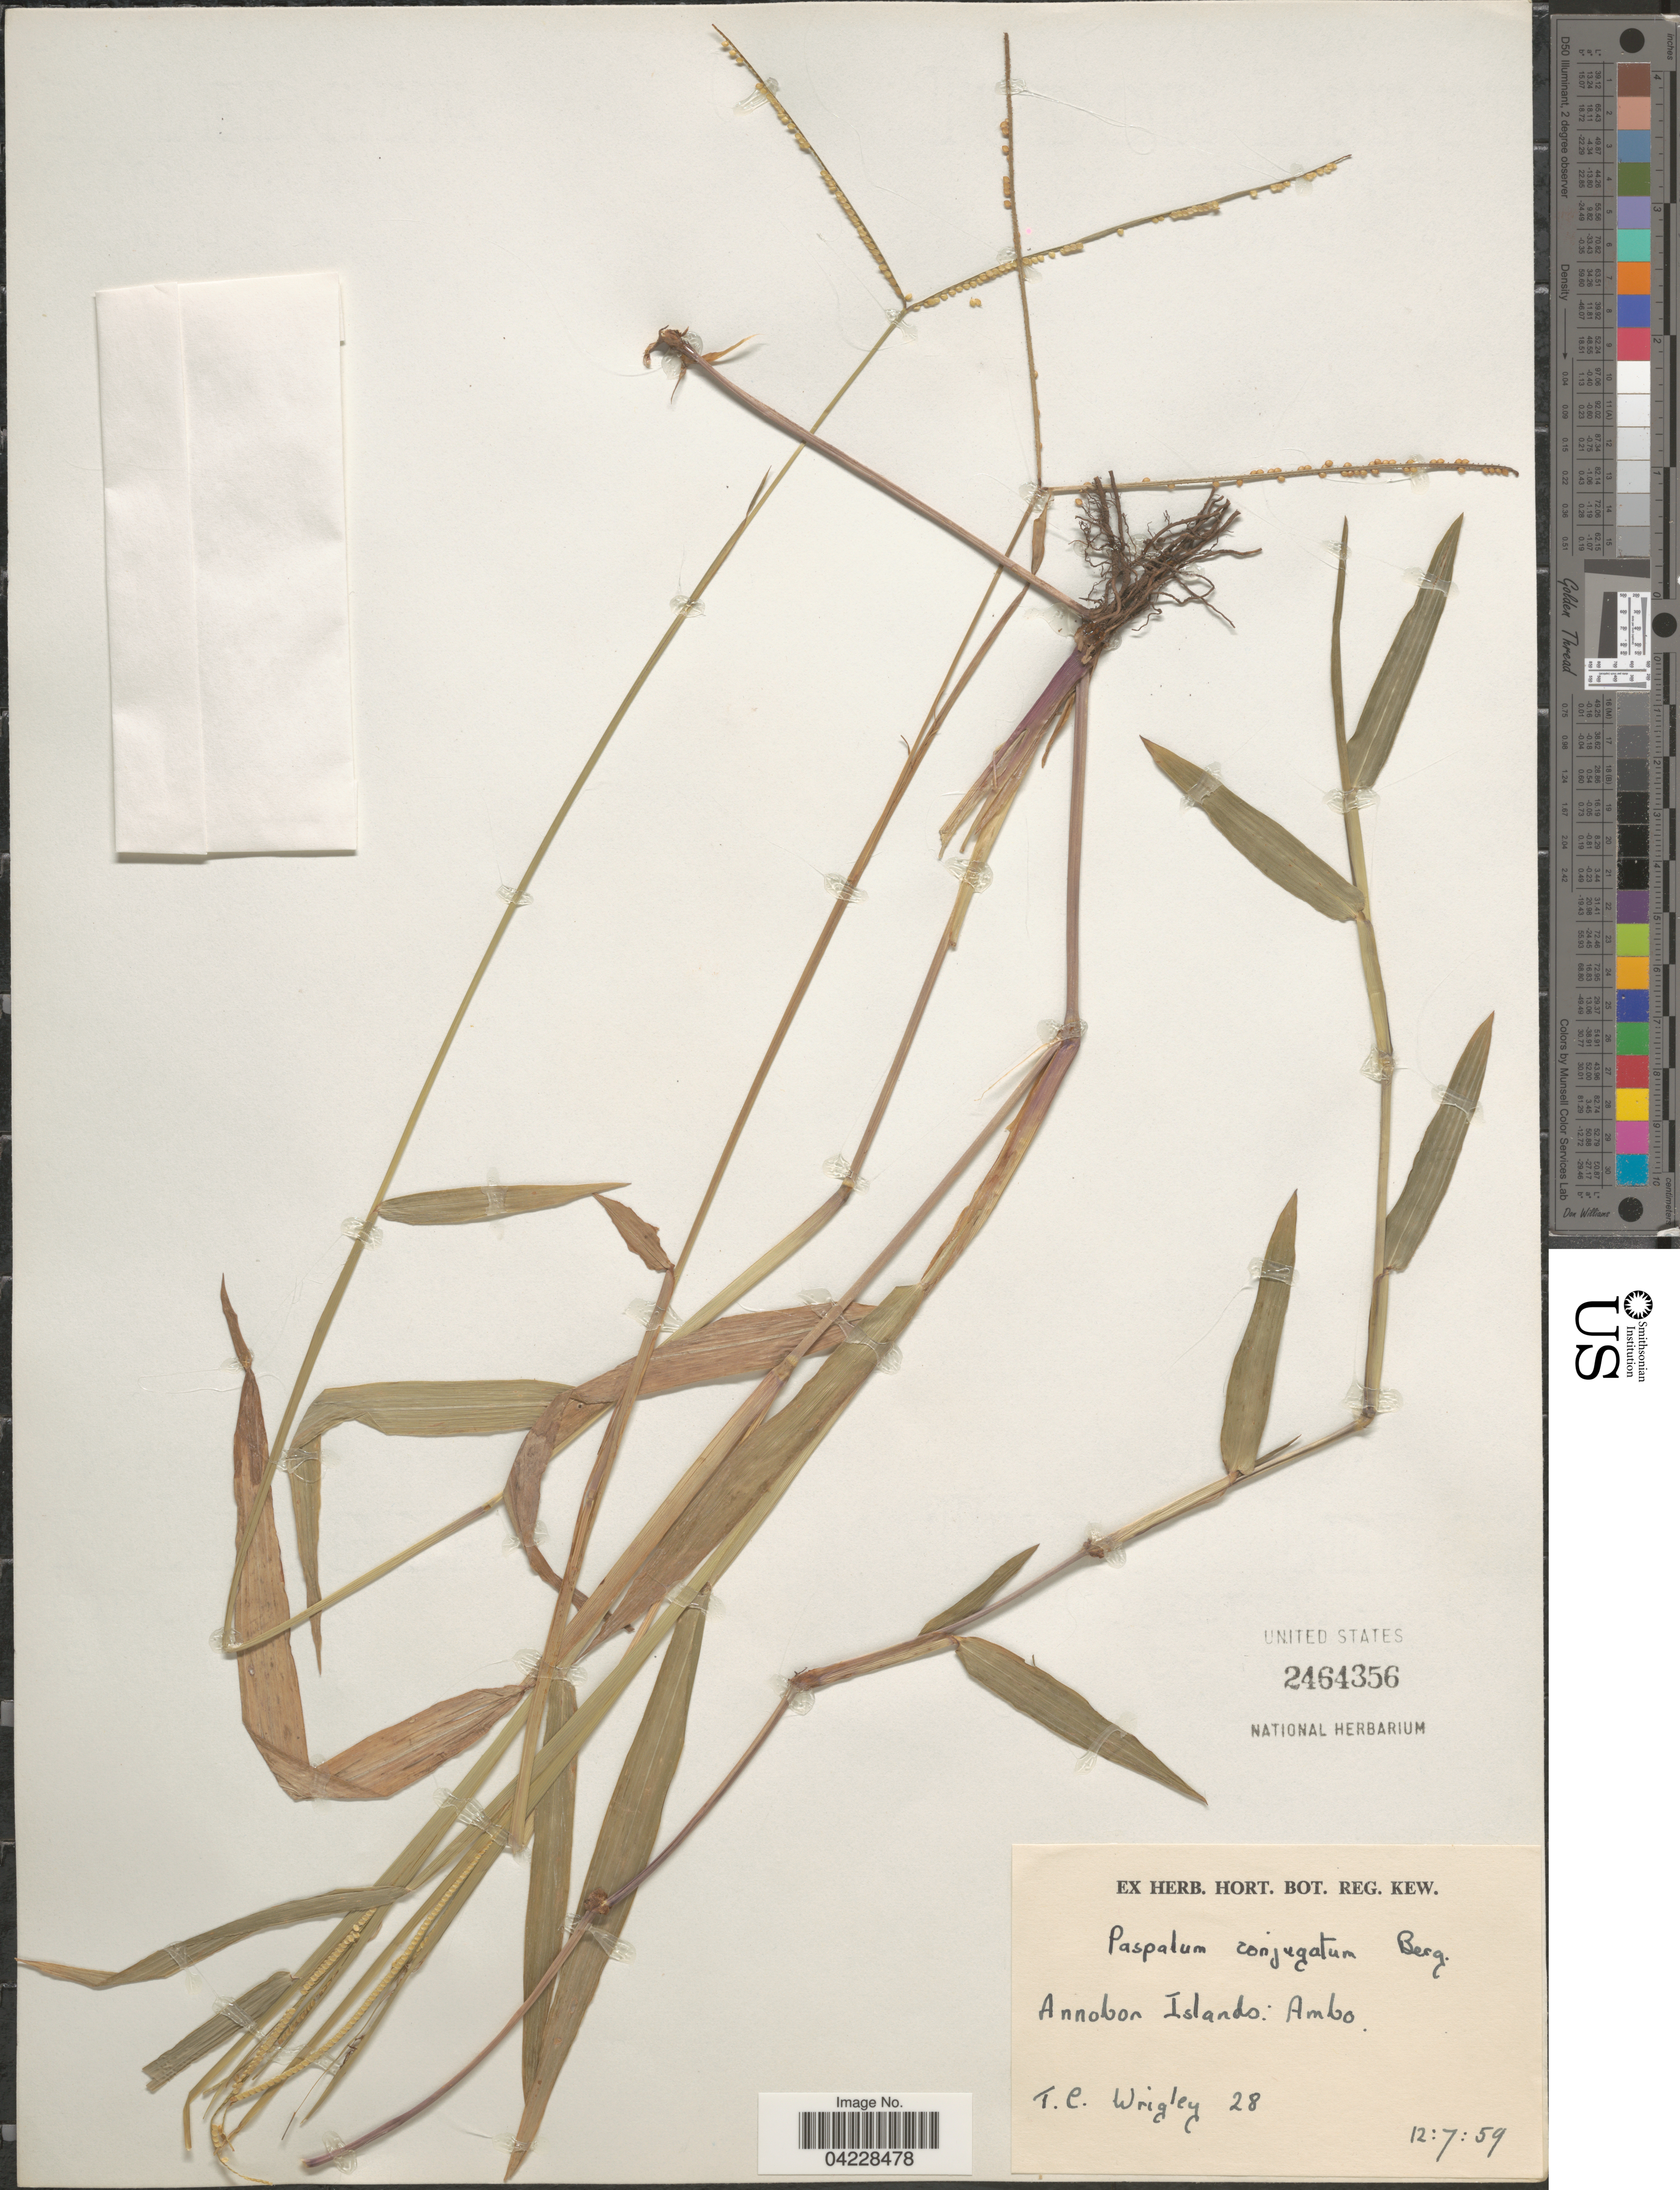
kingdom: Plantae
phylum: Tracheophyta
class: Liliopsida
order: Poales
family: Poaceae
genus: Paspalum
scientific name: Paspalum conjugatum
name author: P.J. Bergius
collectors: T. Wrigley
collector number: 28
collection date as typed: Transcribed d/m/y: 12/7/59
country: Equatorial Guinea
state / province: Annobon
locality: Annobon Islands: Ambo.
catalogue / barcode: US 2464356